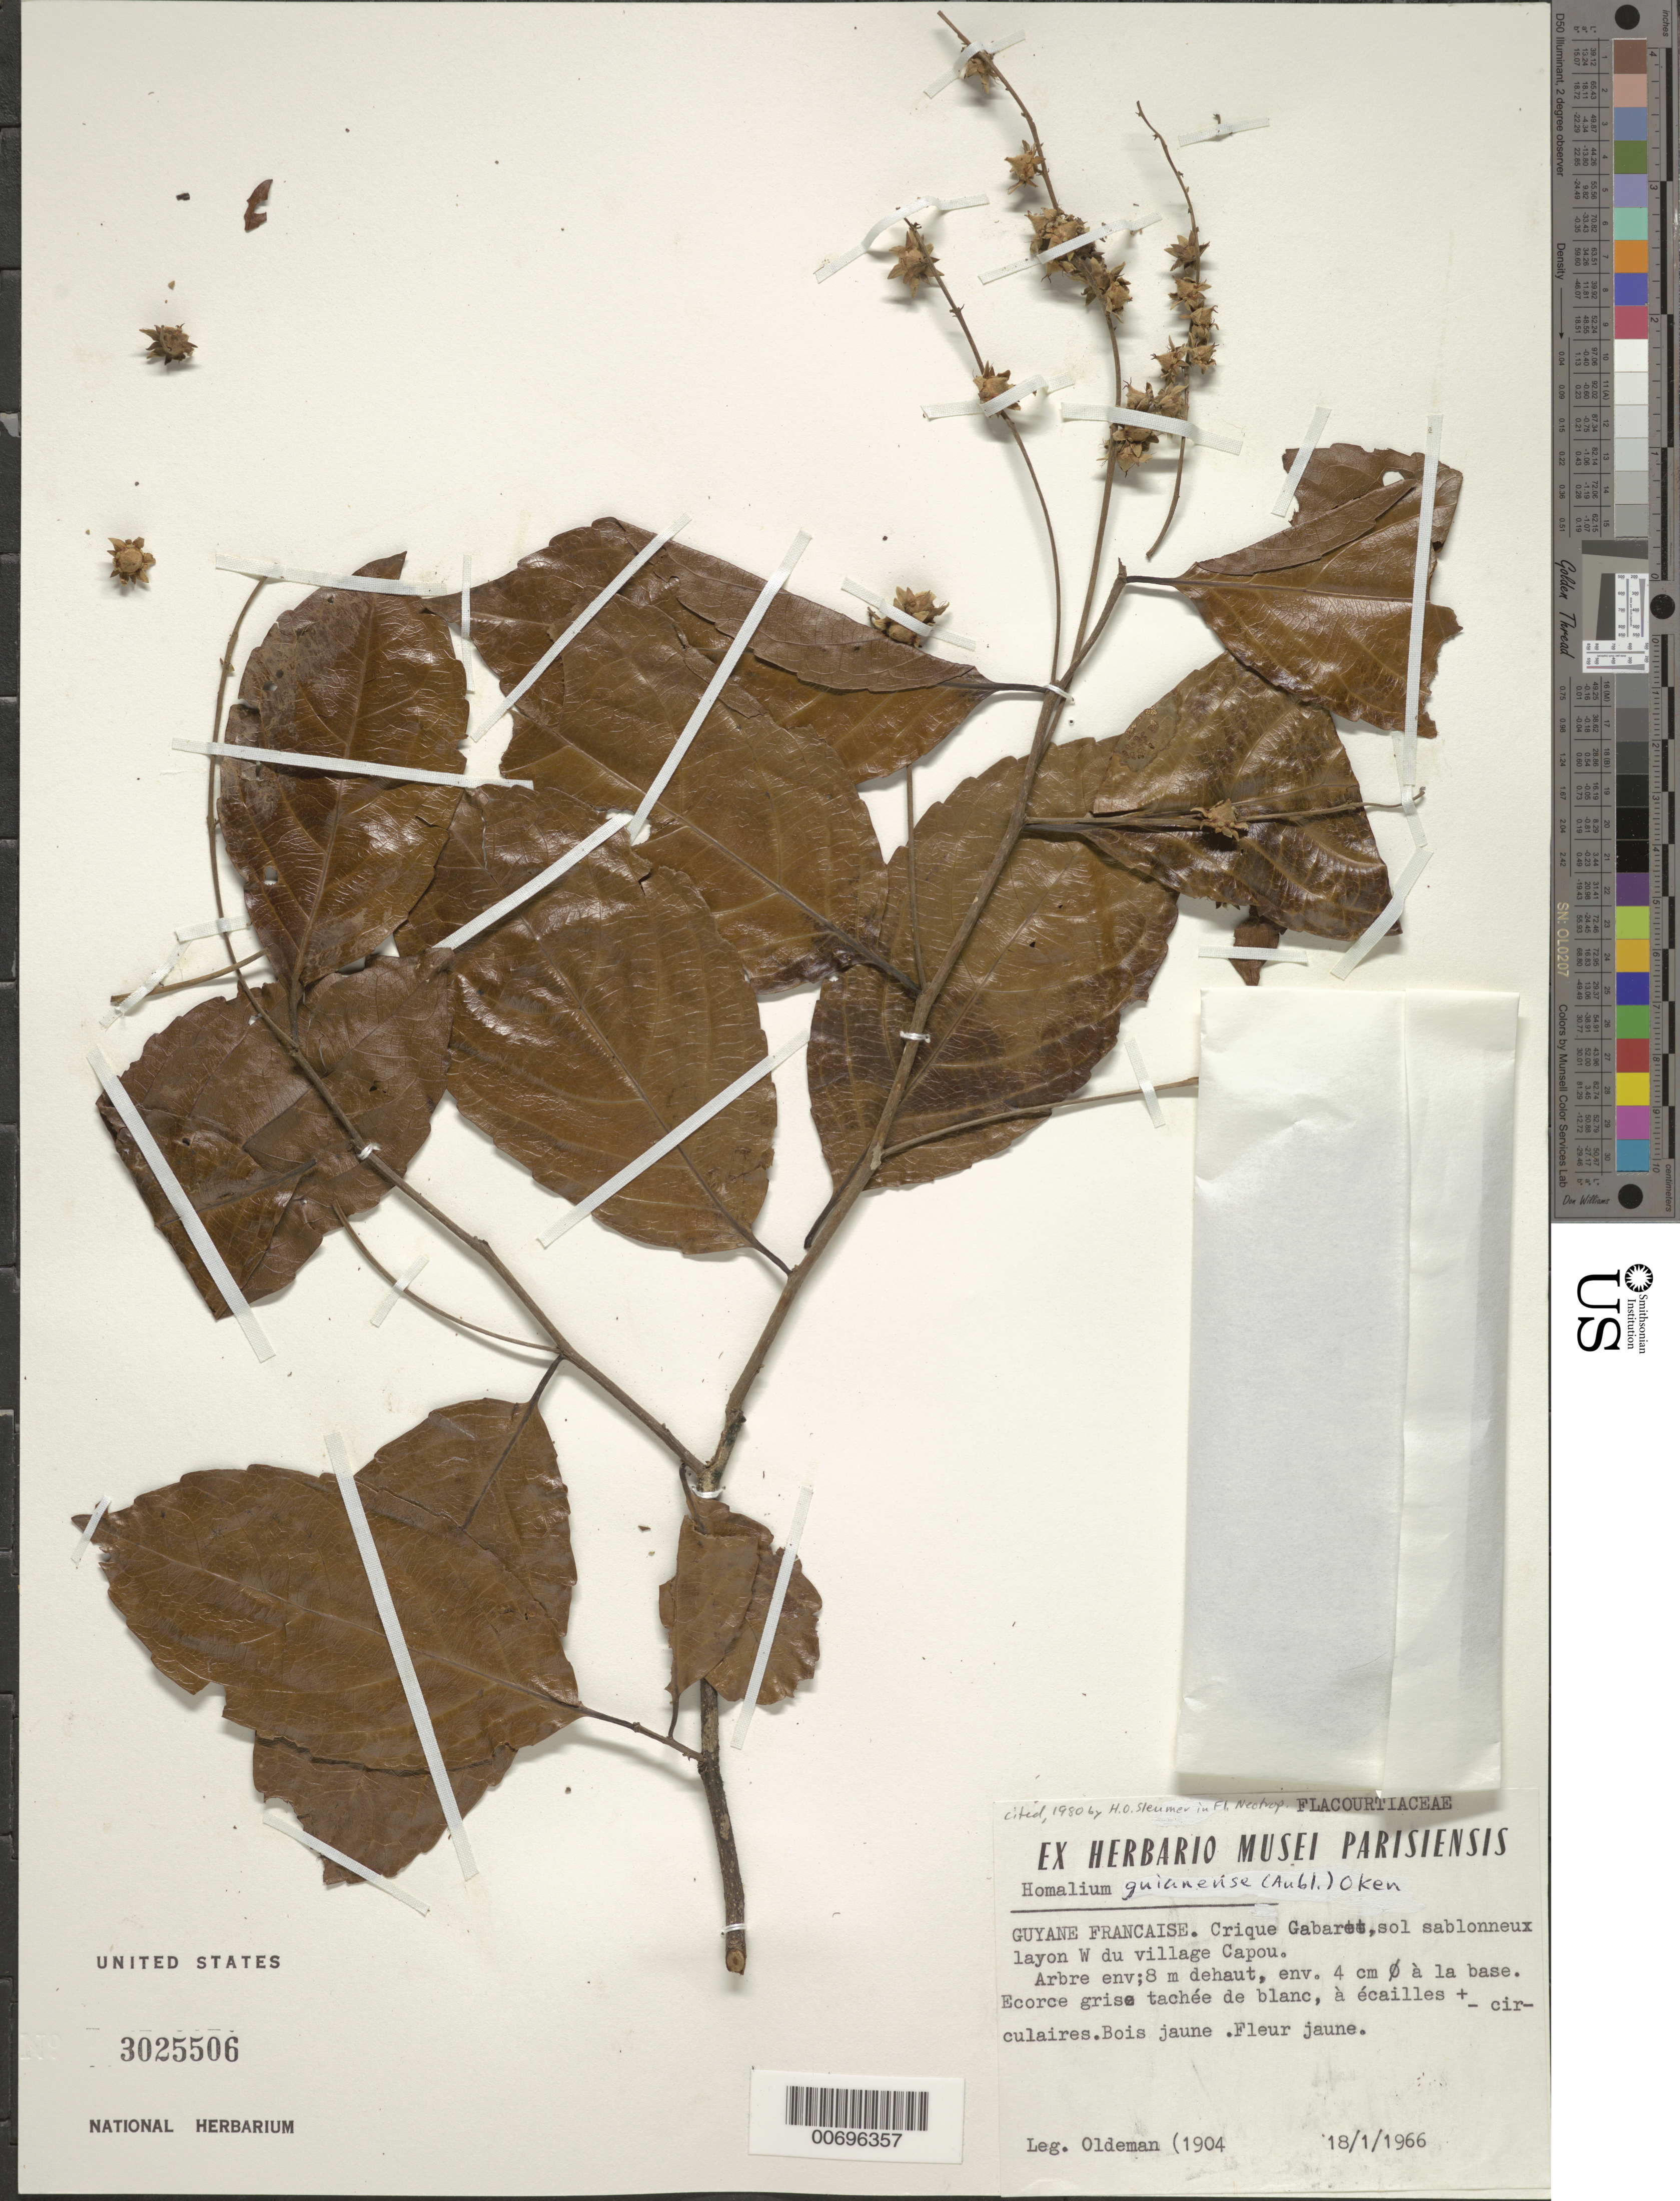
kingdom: Plantae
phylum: Tracheophyta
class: Magnoliopsida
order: Malpighiales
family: Salicaceae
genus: Homalium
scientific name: Homalium guianense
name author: (Aubl.) Oken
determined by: Sleumer, H. O.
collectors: R. Oldeman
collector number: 1904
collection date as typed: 18-Jan-66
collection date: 1966-01-18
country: French Guiana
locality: Crique Gabaret, layon W. du village Cpou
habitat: Sandy soil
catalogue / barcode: US 3025506